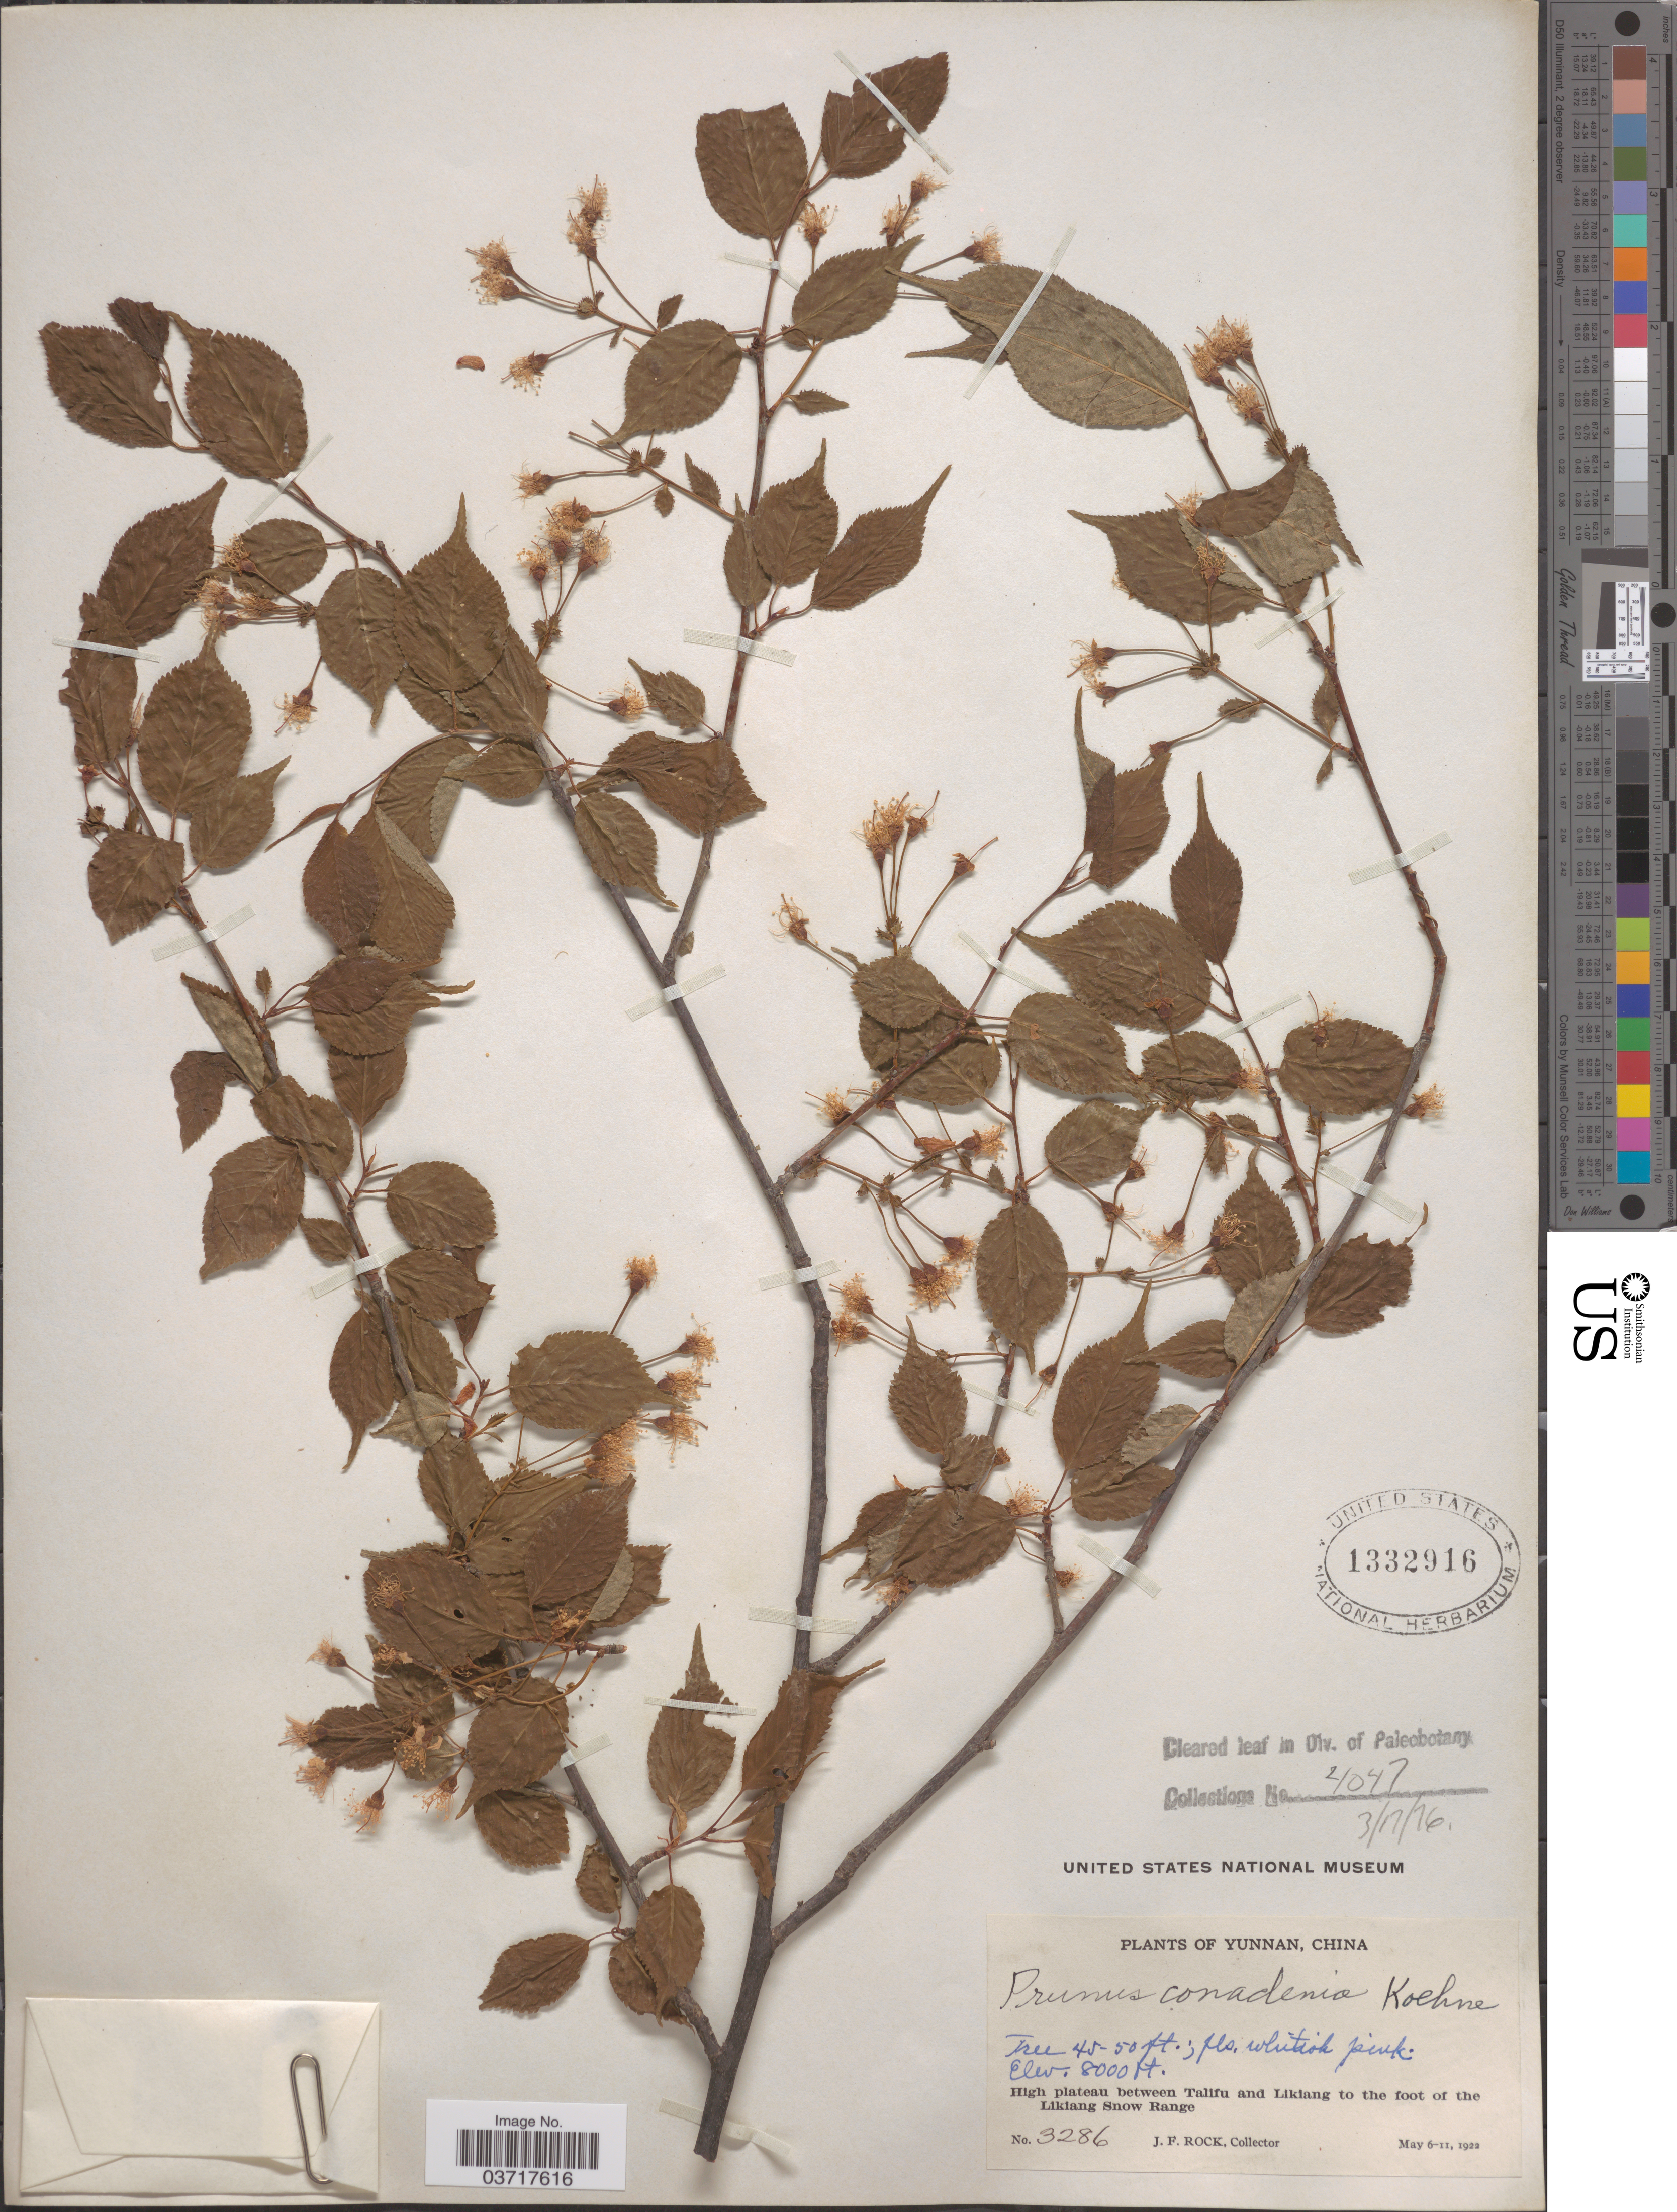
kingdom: Plantae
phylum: Tracheophyta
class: Magnoliopsida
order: Rosales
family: Rosaceae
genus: Prunus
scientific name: Prunus conadenia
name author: Koehne in Sarg.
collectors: J. Rock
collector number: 3286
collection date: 1922-05-06/1922-05-11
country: China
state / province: Yunnan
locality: High plateau between Talifu and Likiang to the foor of the Likiang Snow Range.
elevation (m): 2438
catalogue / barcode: US 1332916